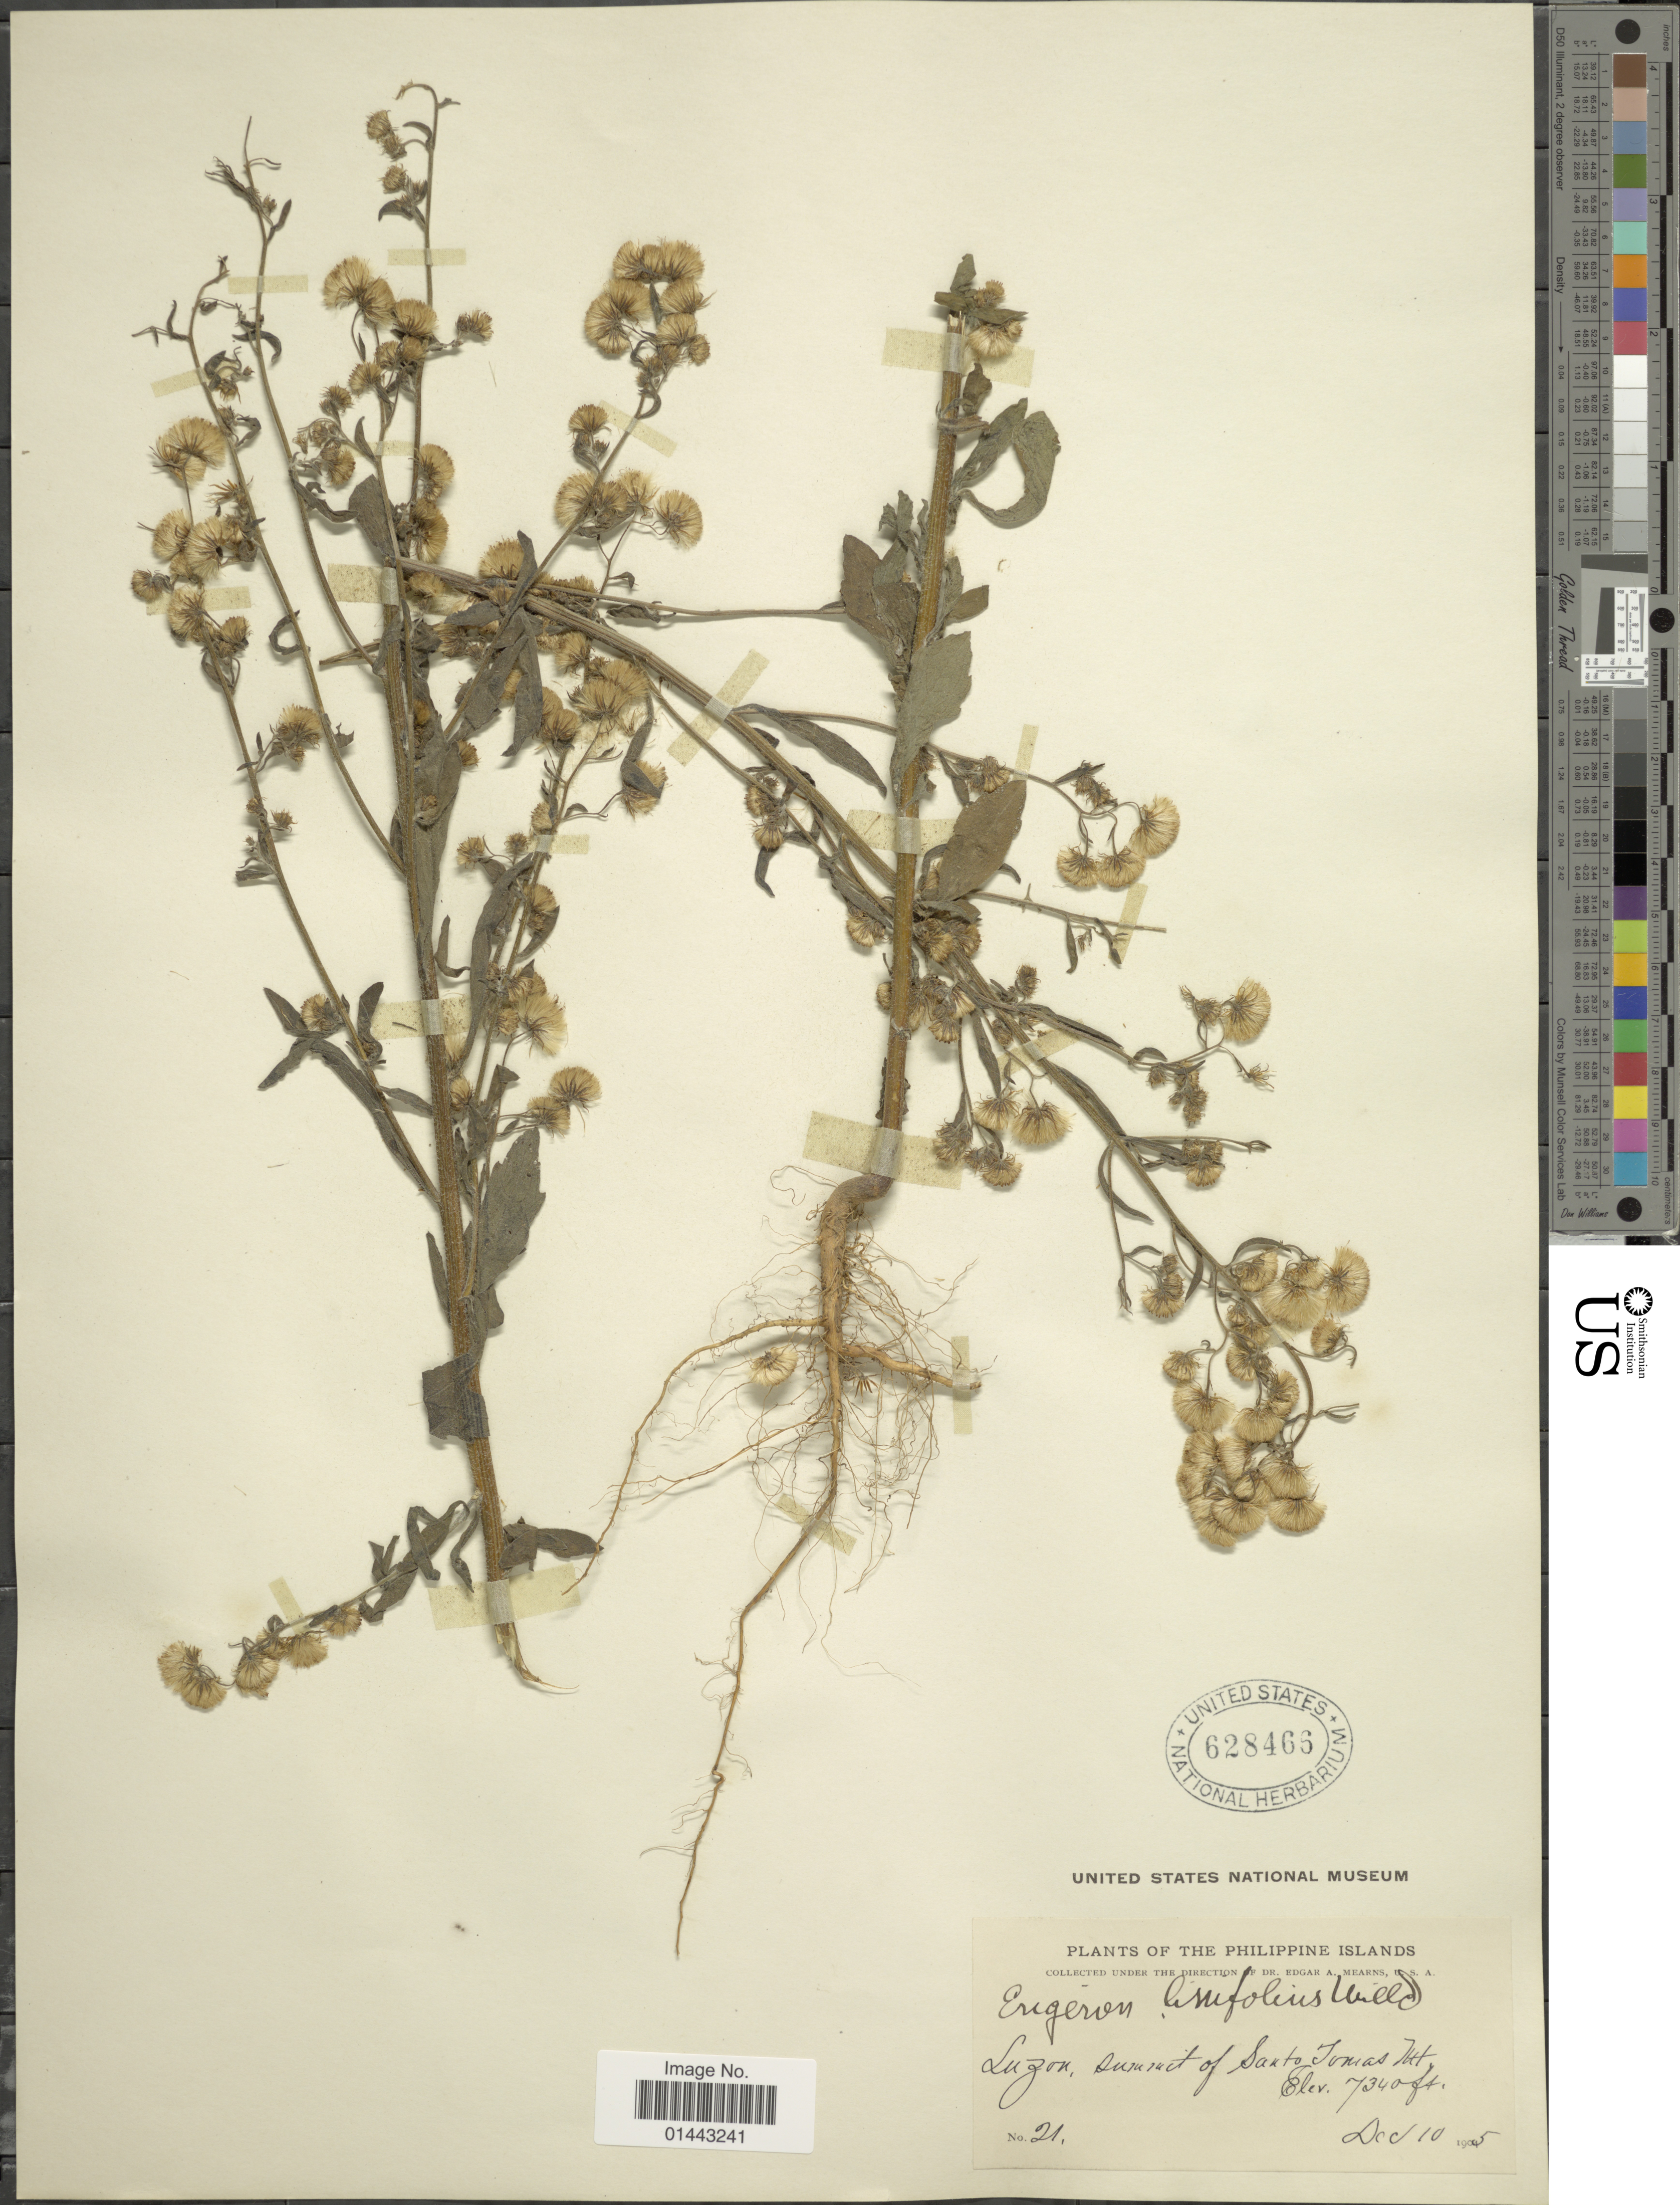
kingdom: Plantae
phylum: Tracheophyta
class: Magnoliopsida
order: Asterales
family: Asteraceae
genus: Erigeron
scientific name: Erigeron bonariensis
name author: L.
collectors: E. A. Mearns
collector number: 21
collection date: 1905-12-10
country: Philippines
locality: Luzon, summit of Santo Tomas Mt.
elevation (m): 2237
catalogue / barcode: US 628466